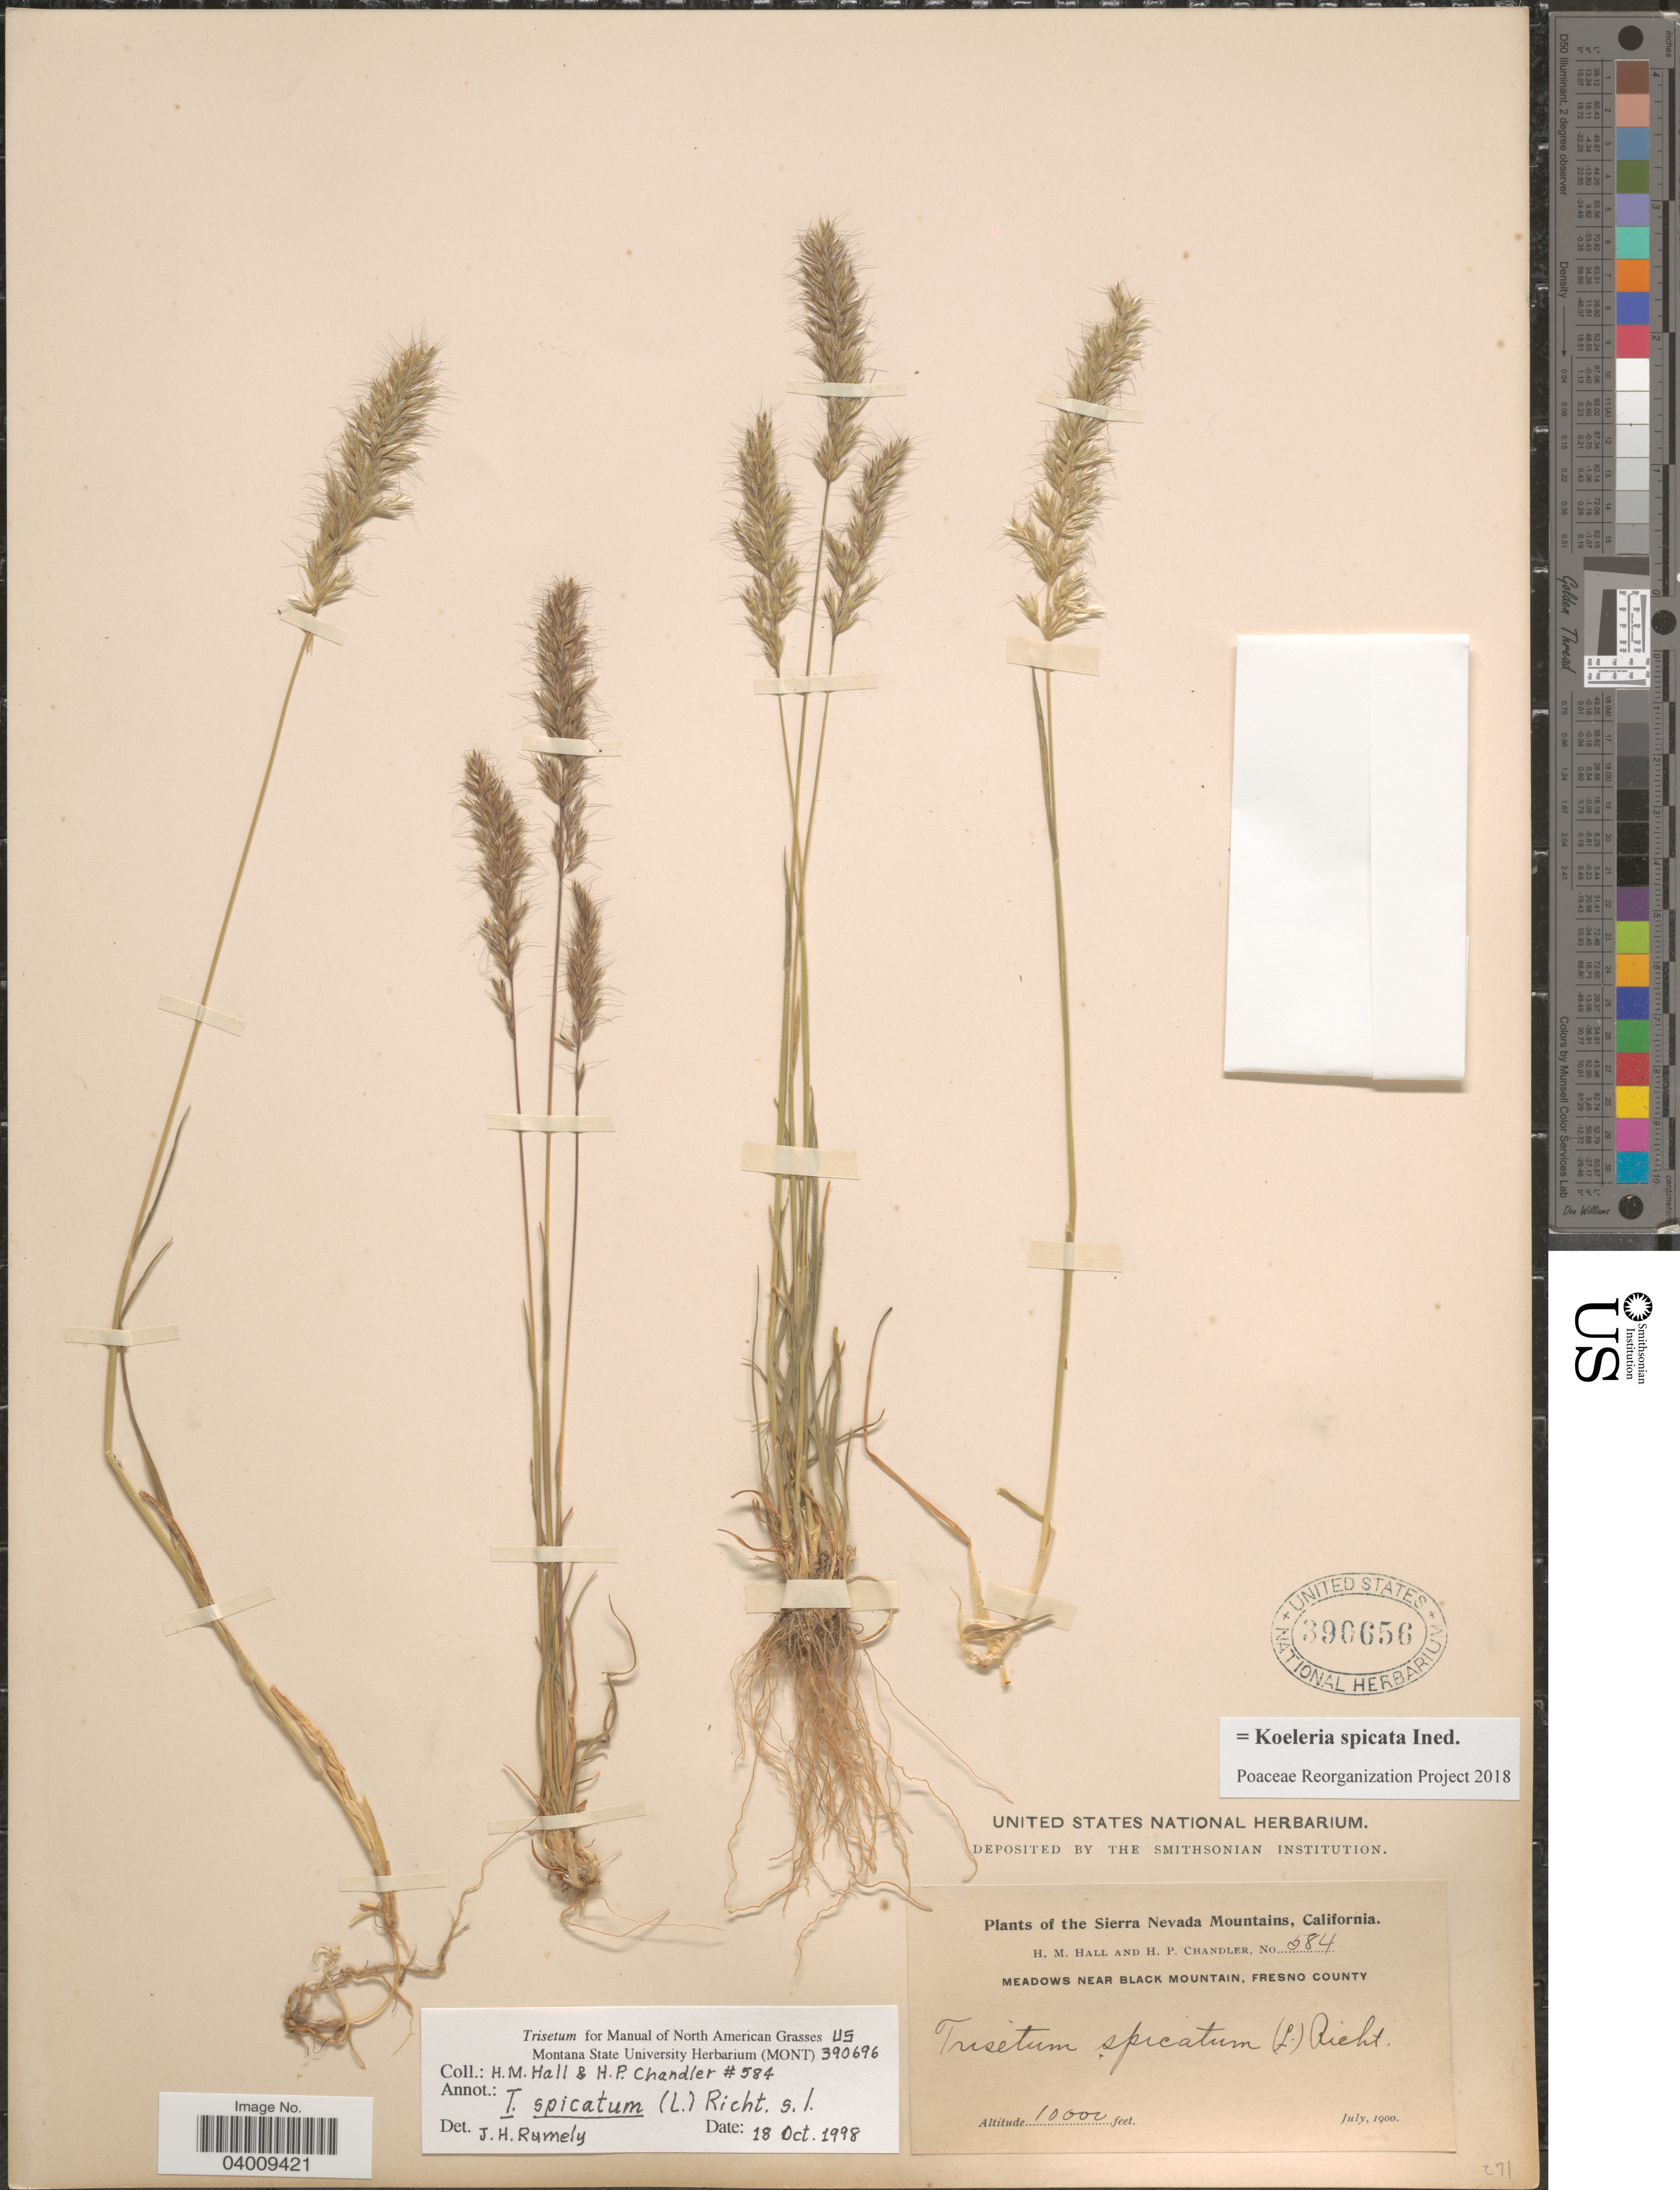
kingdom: Plantae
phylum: Tracheophyta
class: Liliopsida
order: Poales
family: Poaceae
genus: Koeleria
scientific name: Koeleria spicata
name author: (L.) Barberá et al.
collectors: H. M. Hall & H. Chandler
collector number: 584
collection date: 1900-07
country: United States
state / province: California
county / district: Fresno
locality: The Sierra Nevada Mountains. Meadows near Black Mountain, Fresno County.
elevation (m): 3048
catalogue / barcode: US 390656